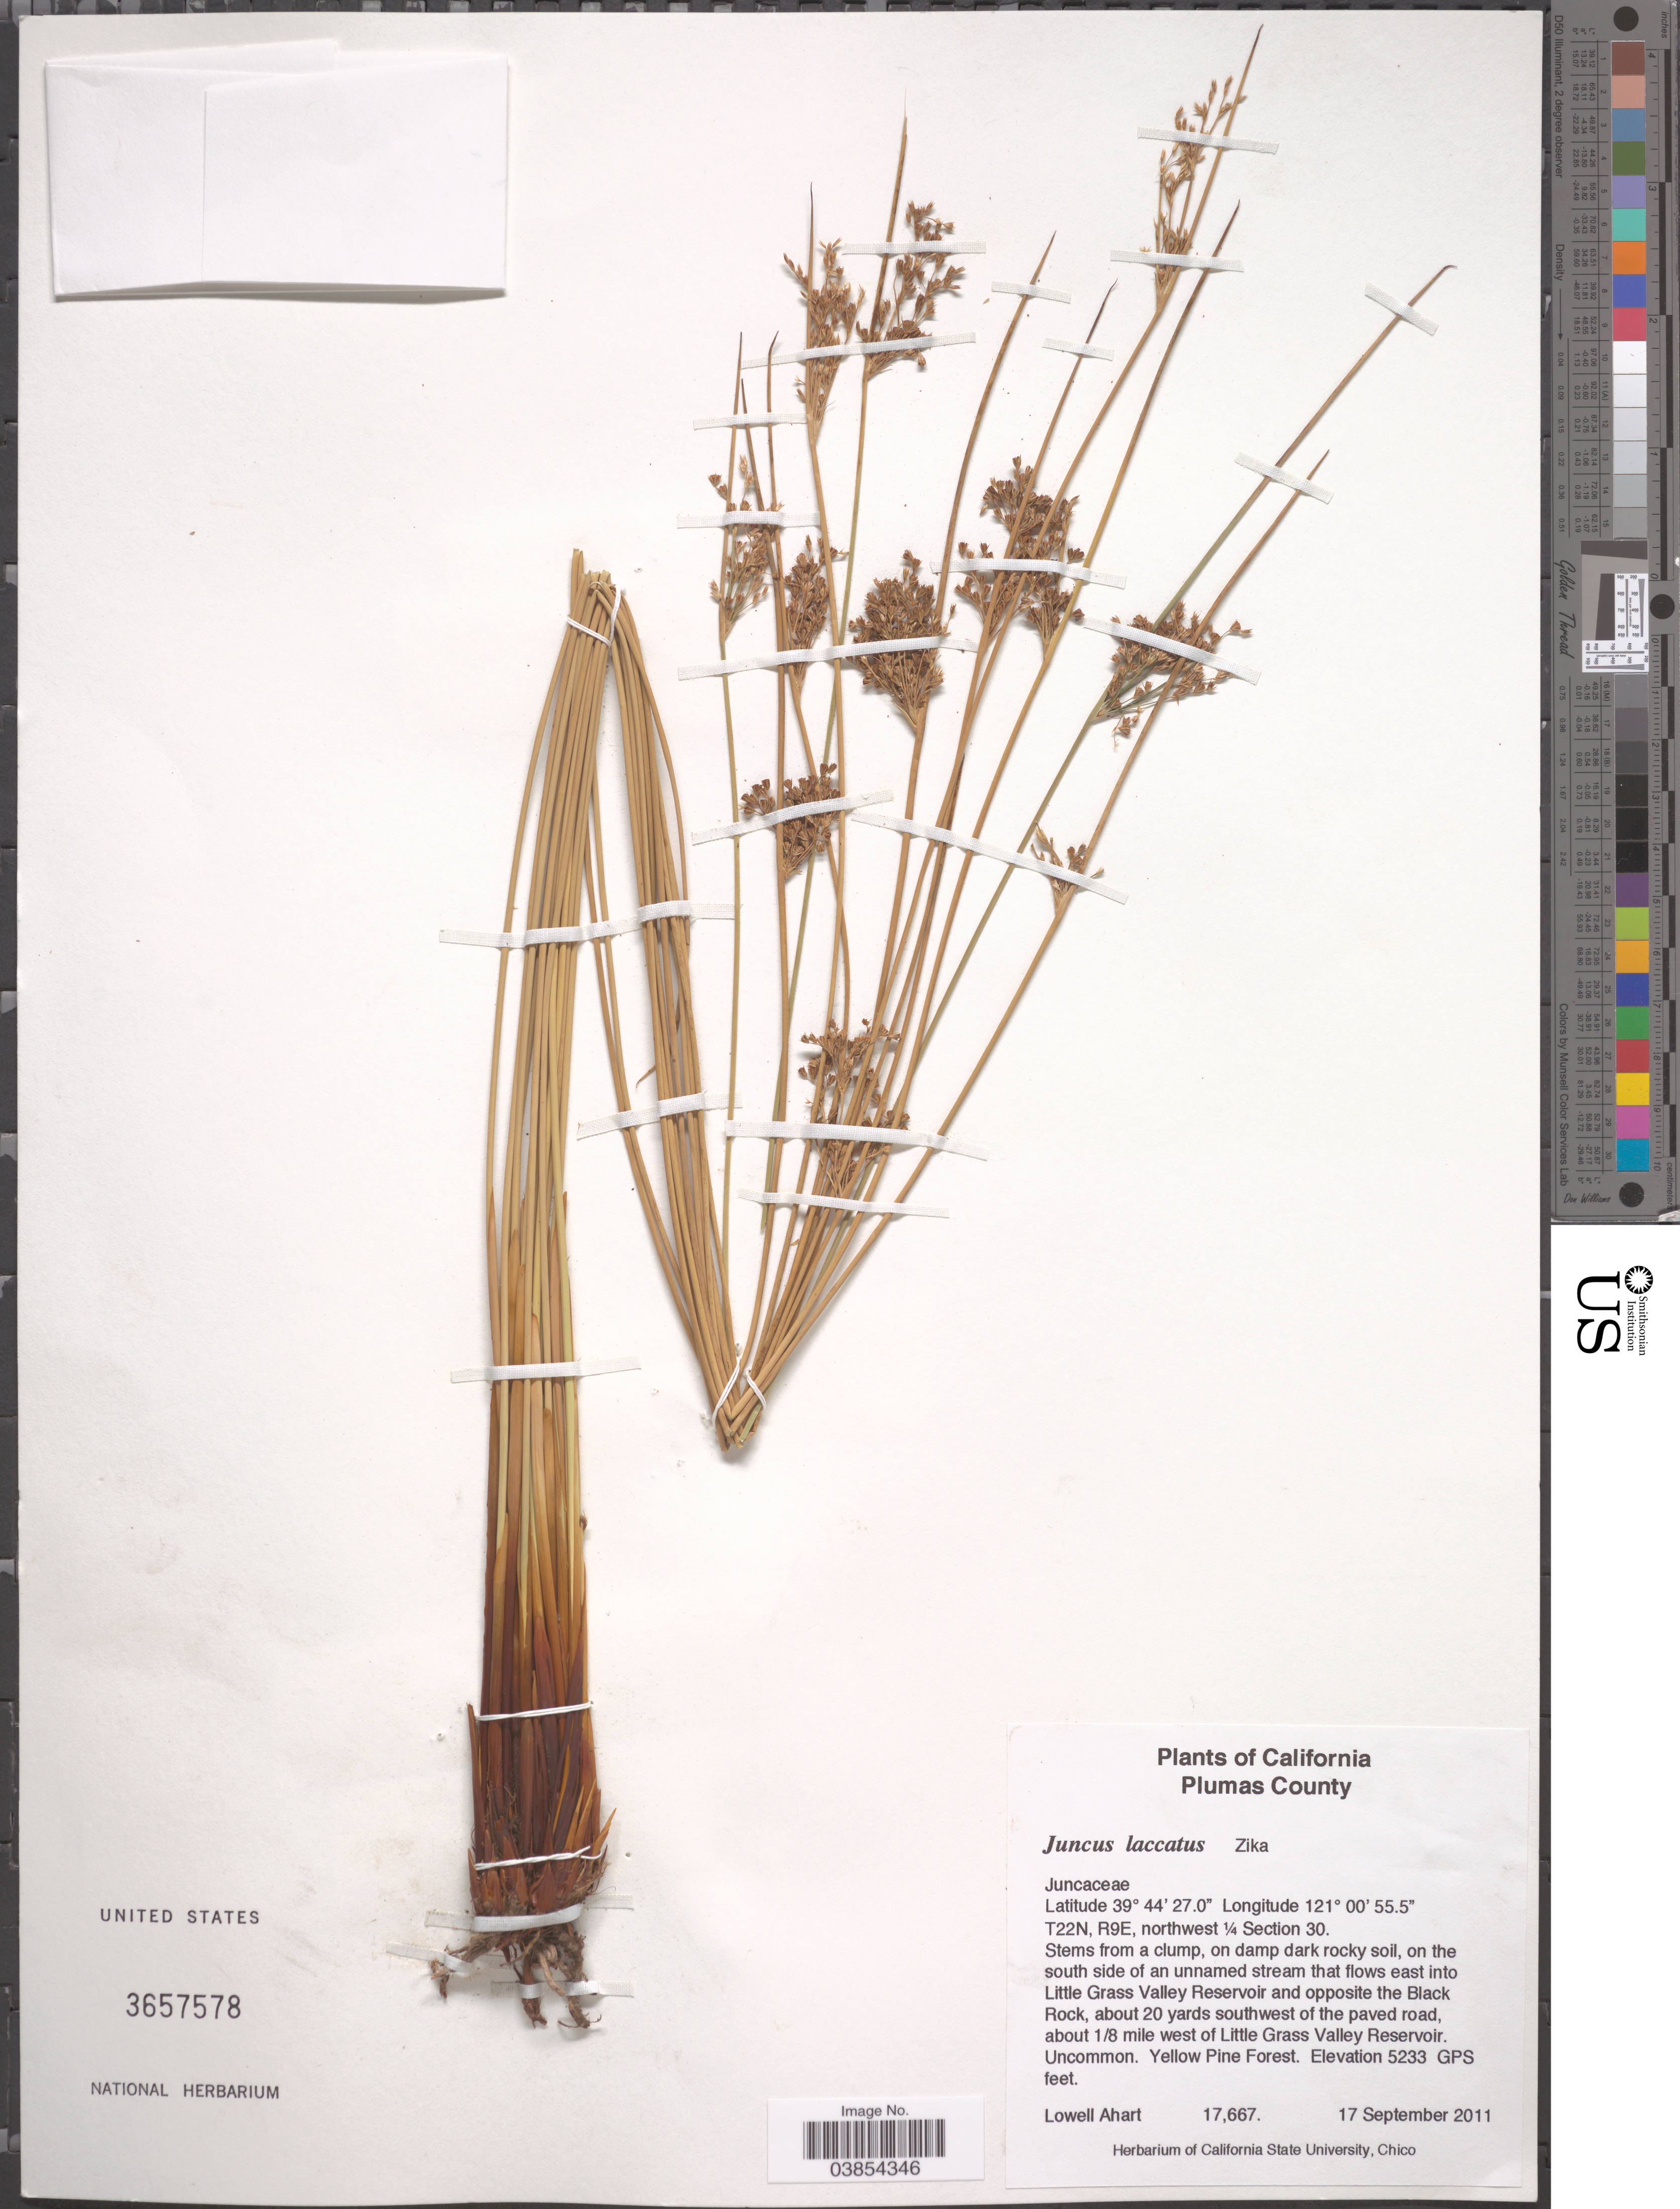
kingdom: Plantae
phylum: Tracheophyta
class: Liliopsida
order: Poales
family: Juncaceae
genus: Juncus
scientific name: Juncus laccatus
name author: Zika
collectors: L. Ahart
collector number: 17667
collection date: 2011-09-17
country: United States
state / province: California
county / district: Plumas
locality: Plumas County. T22N, R9E, northwest ¼ Section 30. On the south side of an unnamed stream that flows east into Little Grass Valley Reservoir and opposite the Black Rock, about 20 yards southwest of the paved road, about 1/8 mile west of Little Grass Valley Reservoir.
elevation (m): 1595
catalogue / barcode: US 3657578